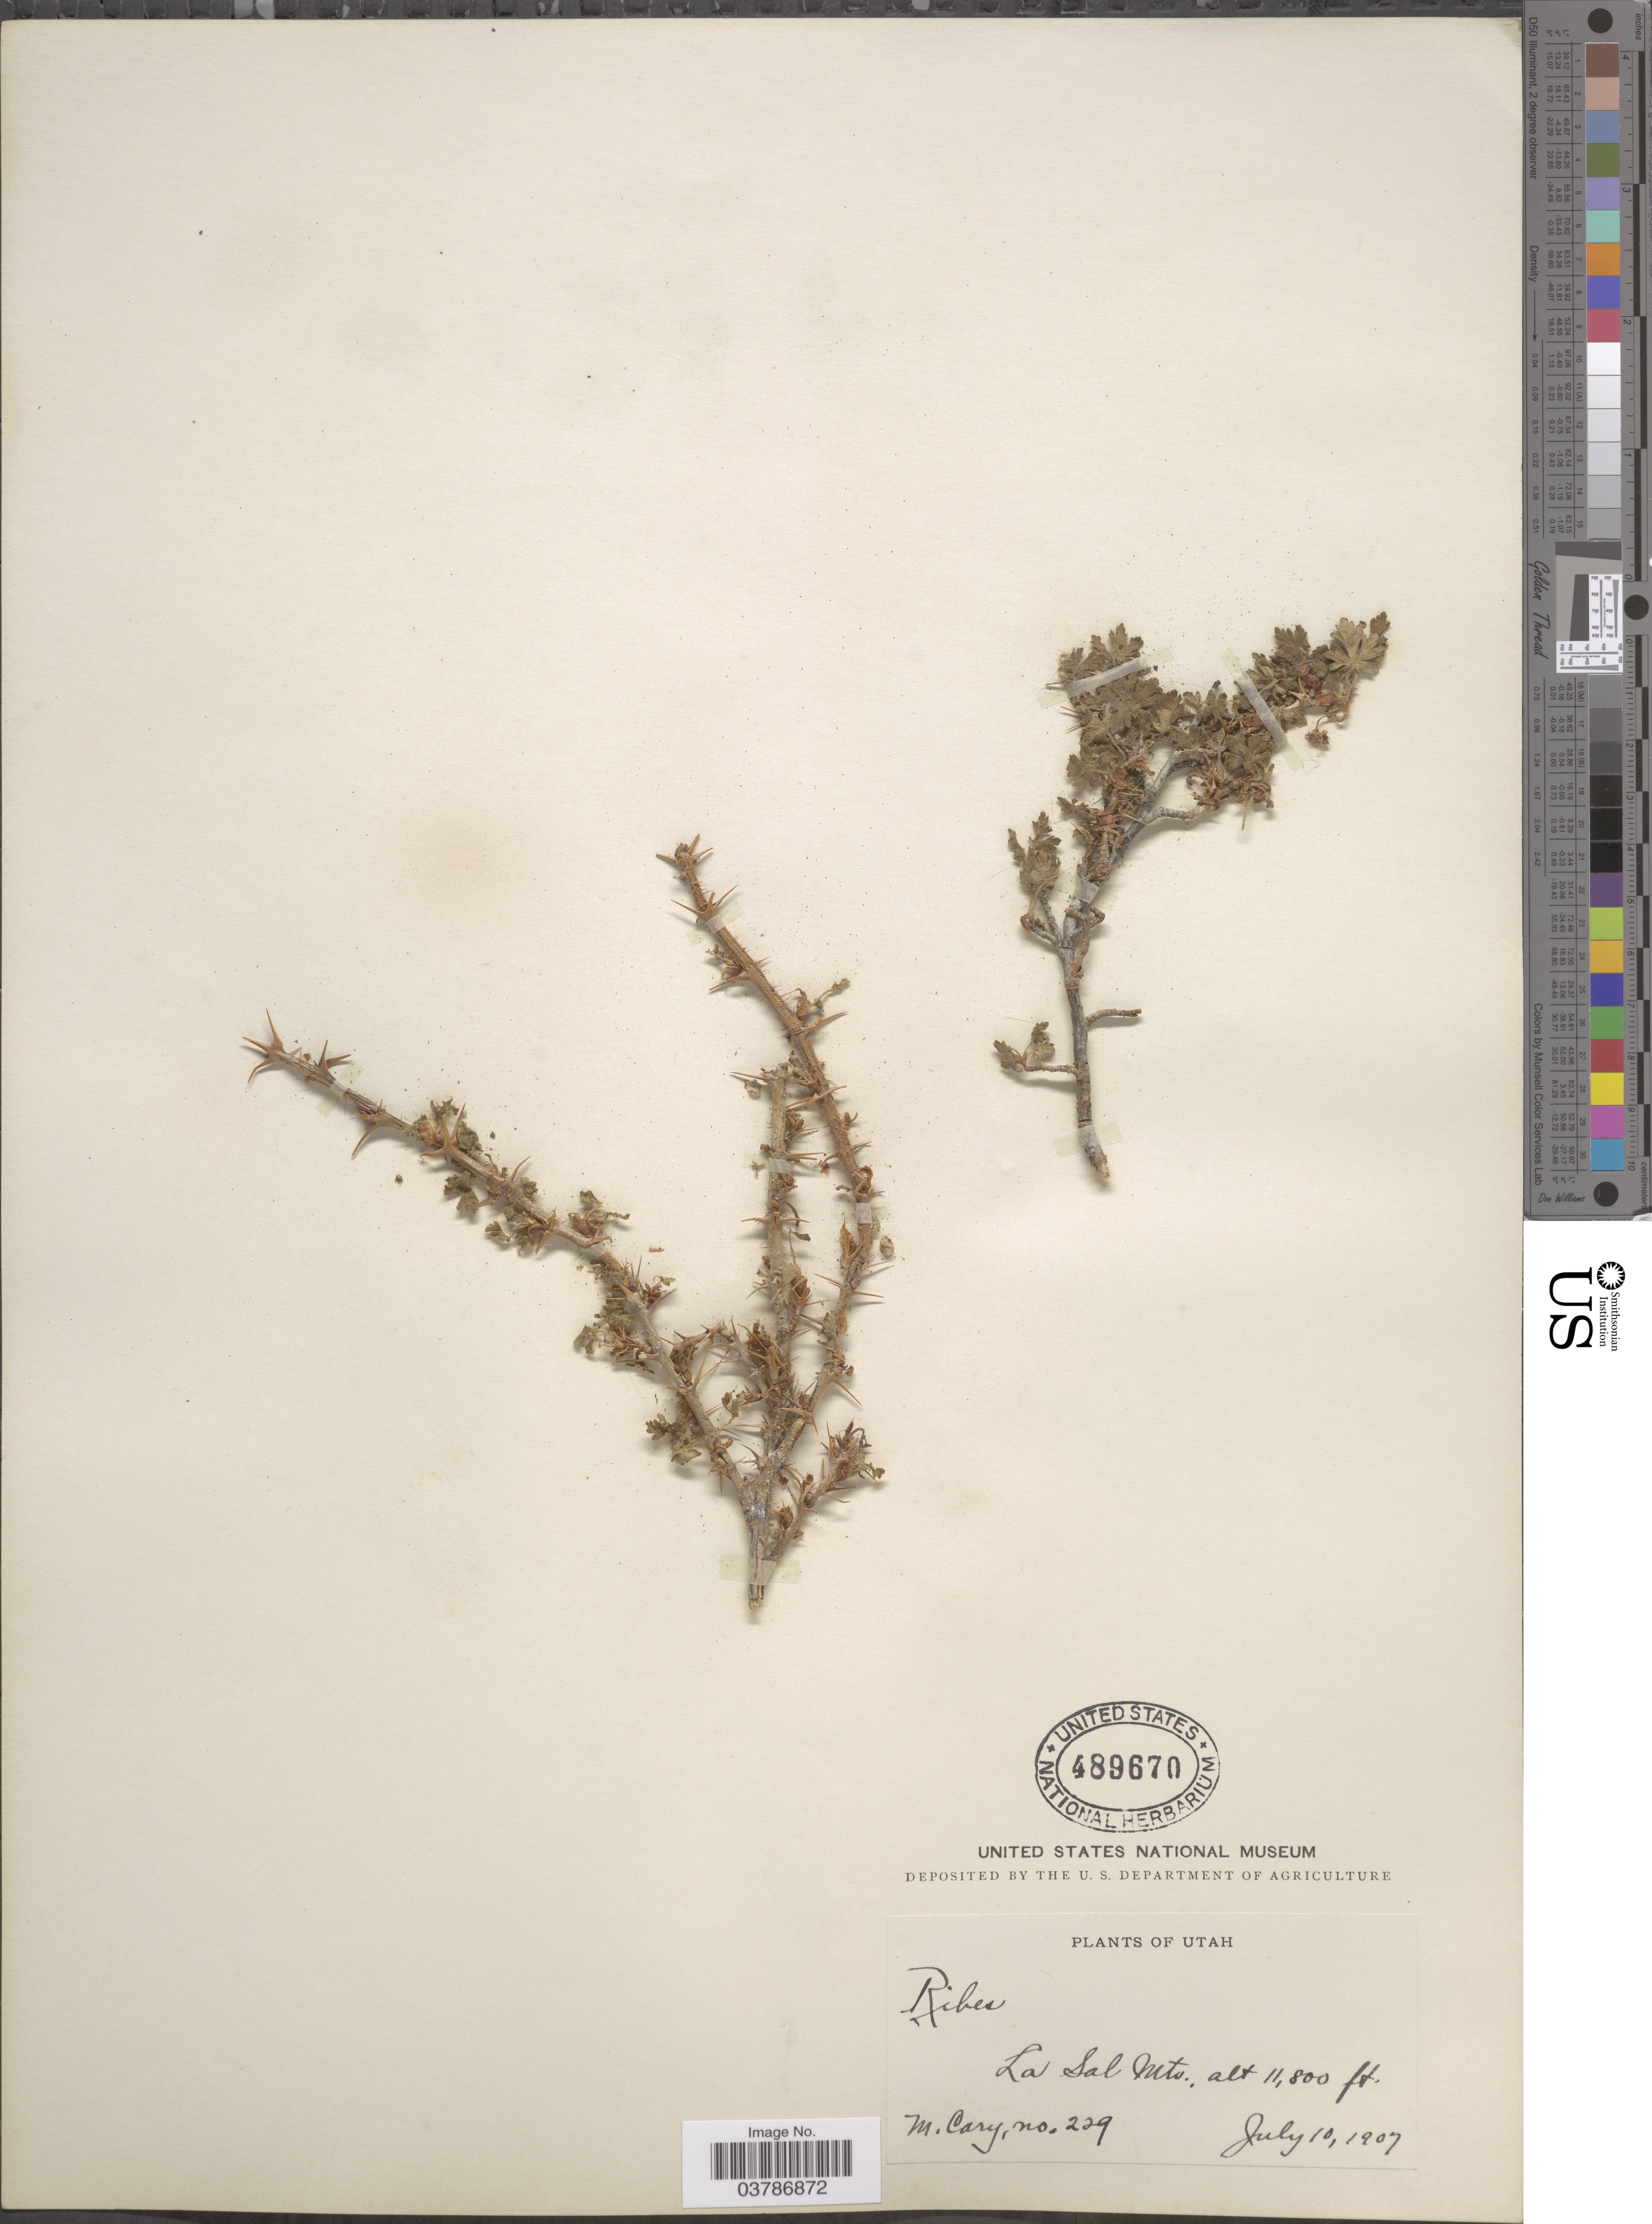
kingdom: Plantae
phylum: Tracheophyta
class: Magnoliopsida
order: Saxifragales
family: Grossulariaceae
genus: Ribes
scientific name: Ribes sp.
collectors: M. Cary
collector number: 229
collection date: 1907-07-10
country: United States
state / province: Utah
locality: La Sal Mts.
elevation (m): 3597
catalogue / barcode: US 489670